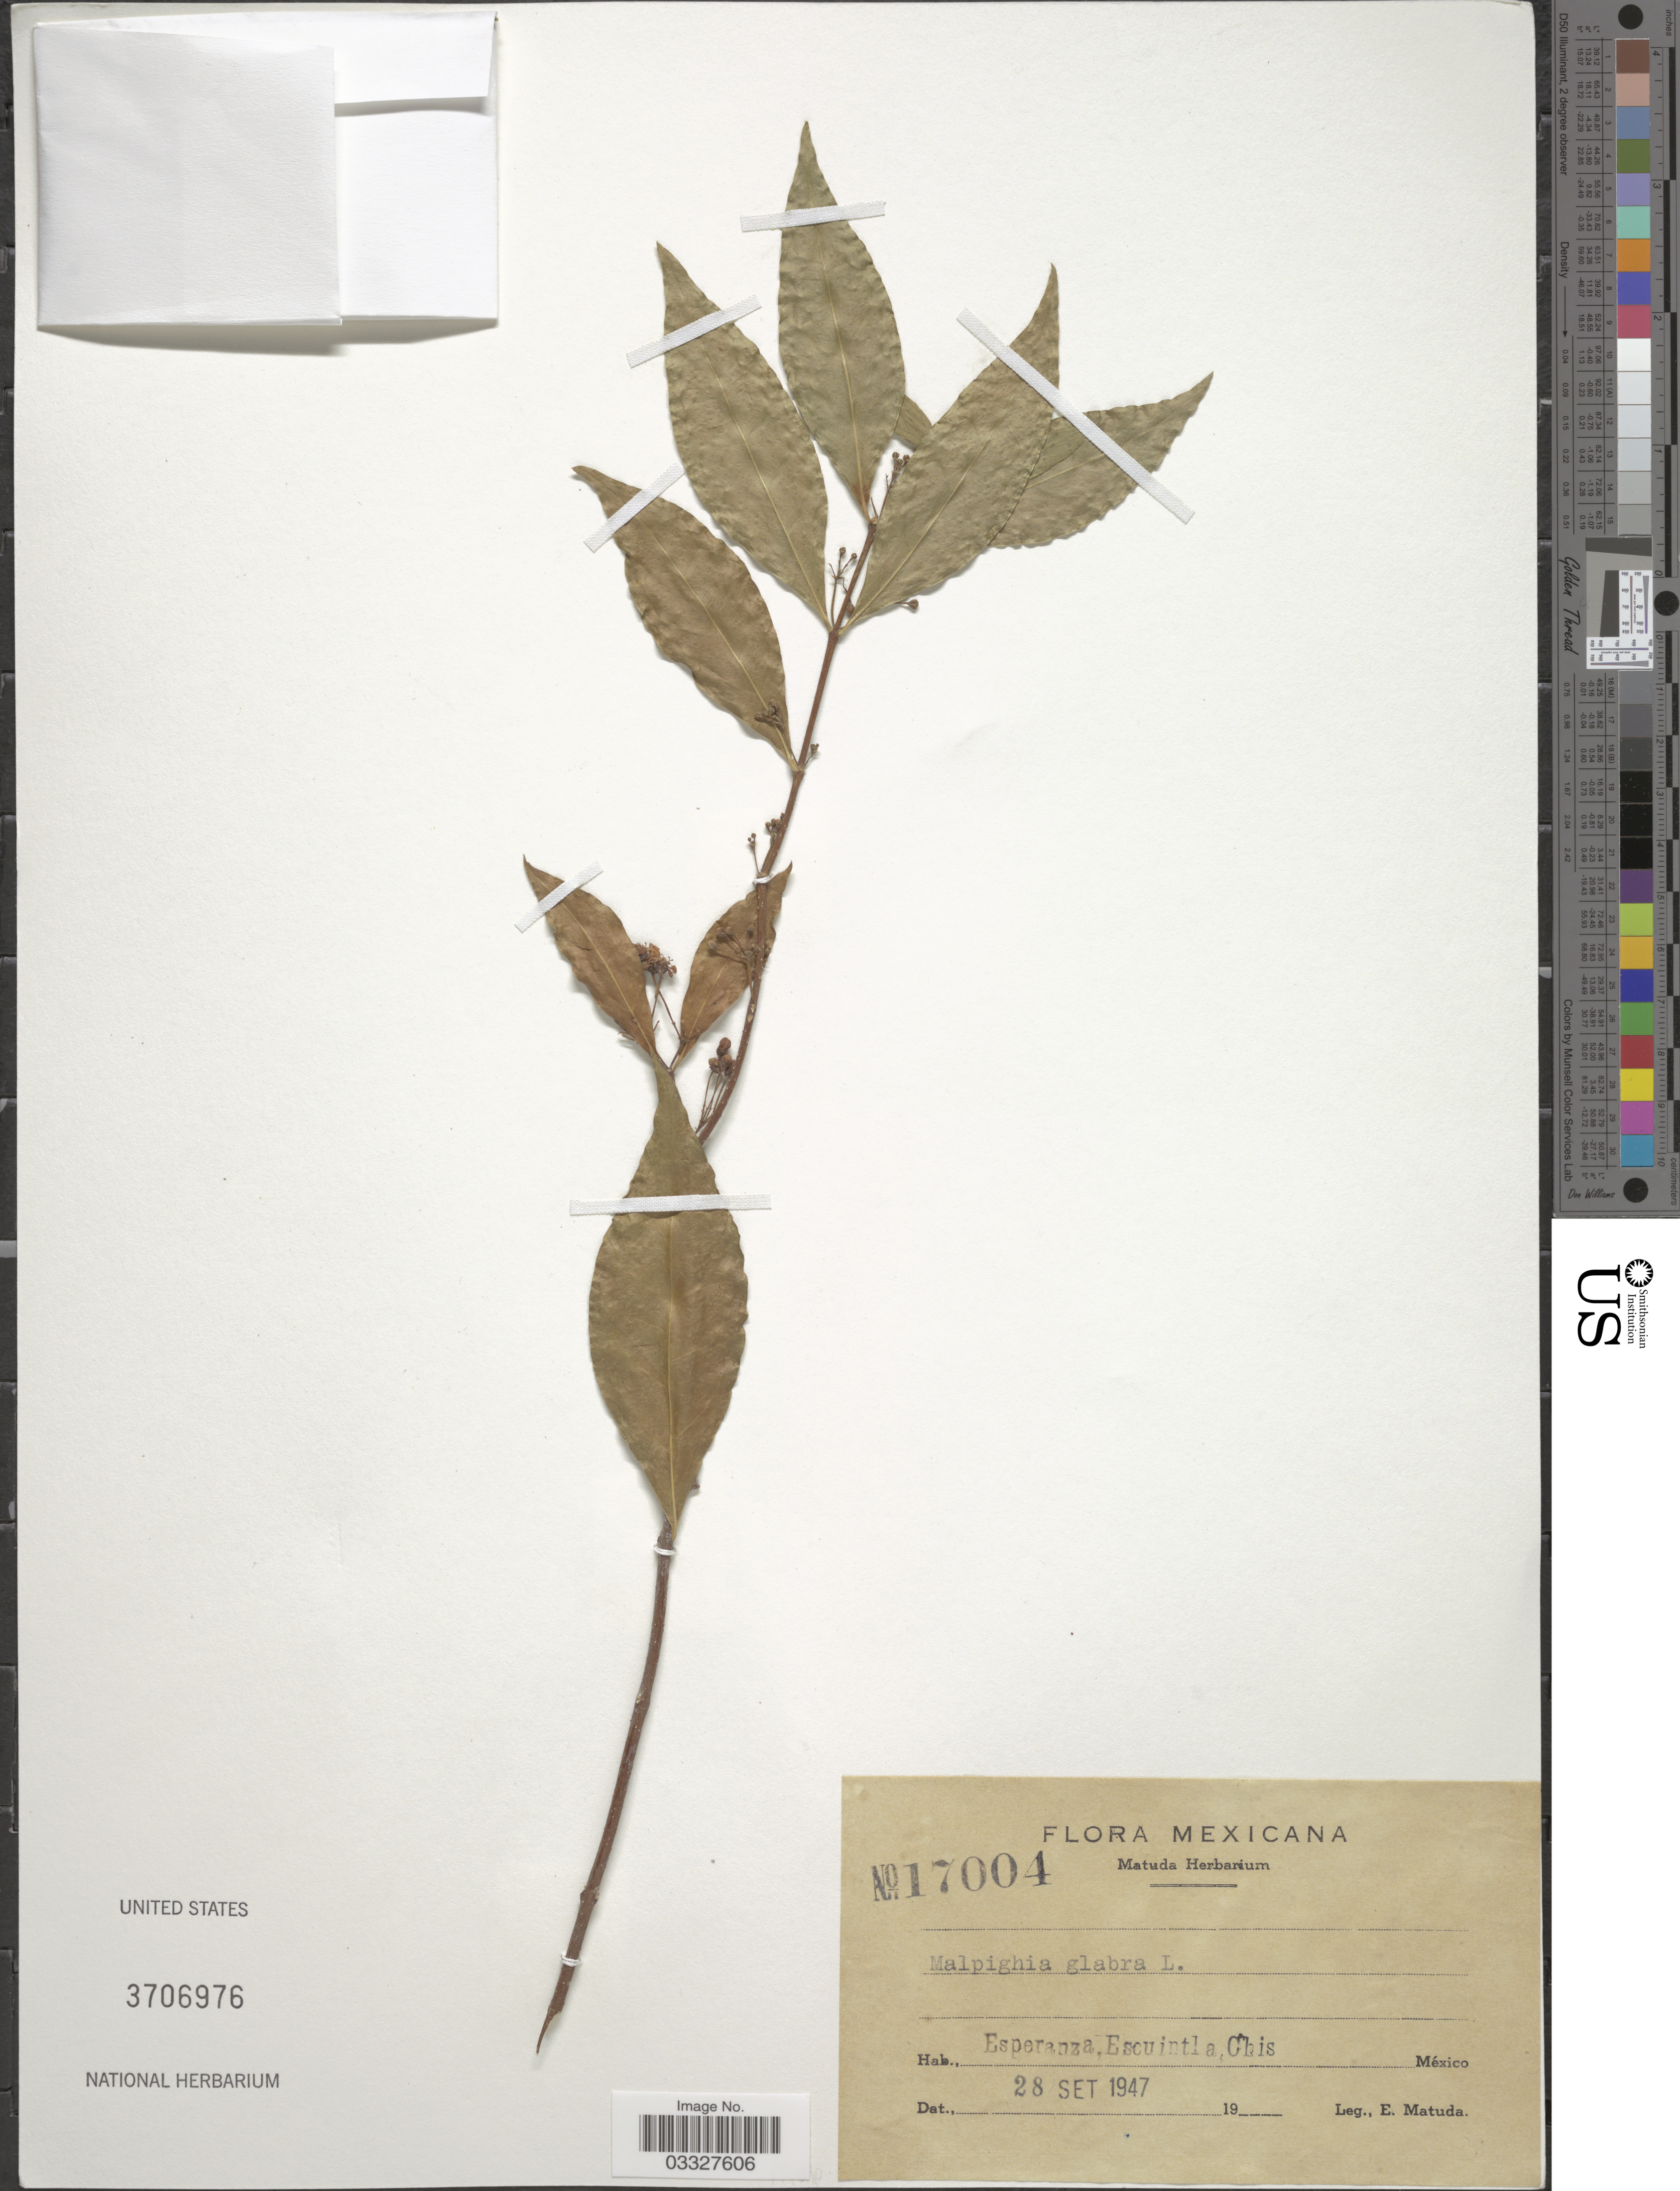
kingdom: Plantae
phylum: Tracheophyta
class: Magnoliopsida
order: Malpighiales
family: Malpighiaceae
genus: Malpighia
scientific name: Malpighia glabra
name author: L.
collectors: E. Matuda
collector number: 17004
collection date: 1947-09-28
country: Mexico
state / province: Chiapas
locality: Esperanza, Escuintla.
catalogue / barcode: US 3706976